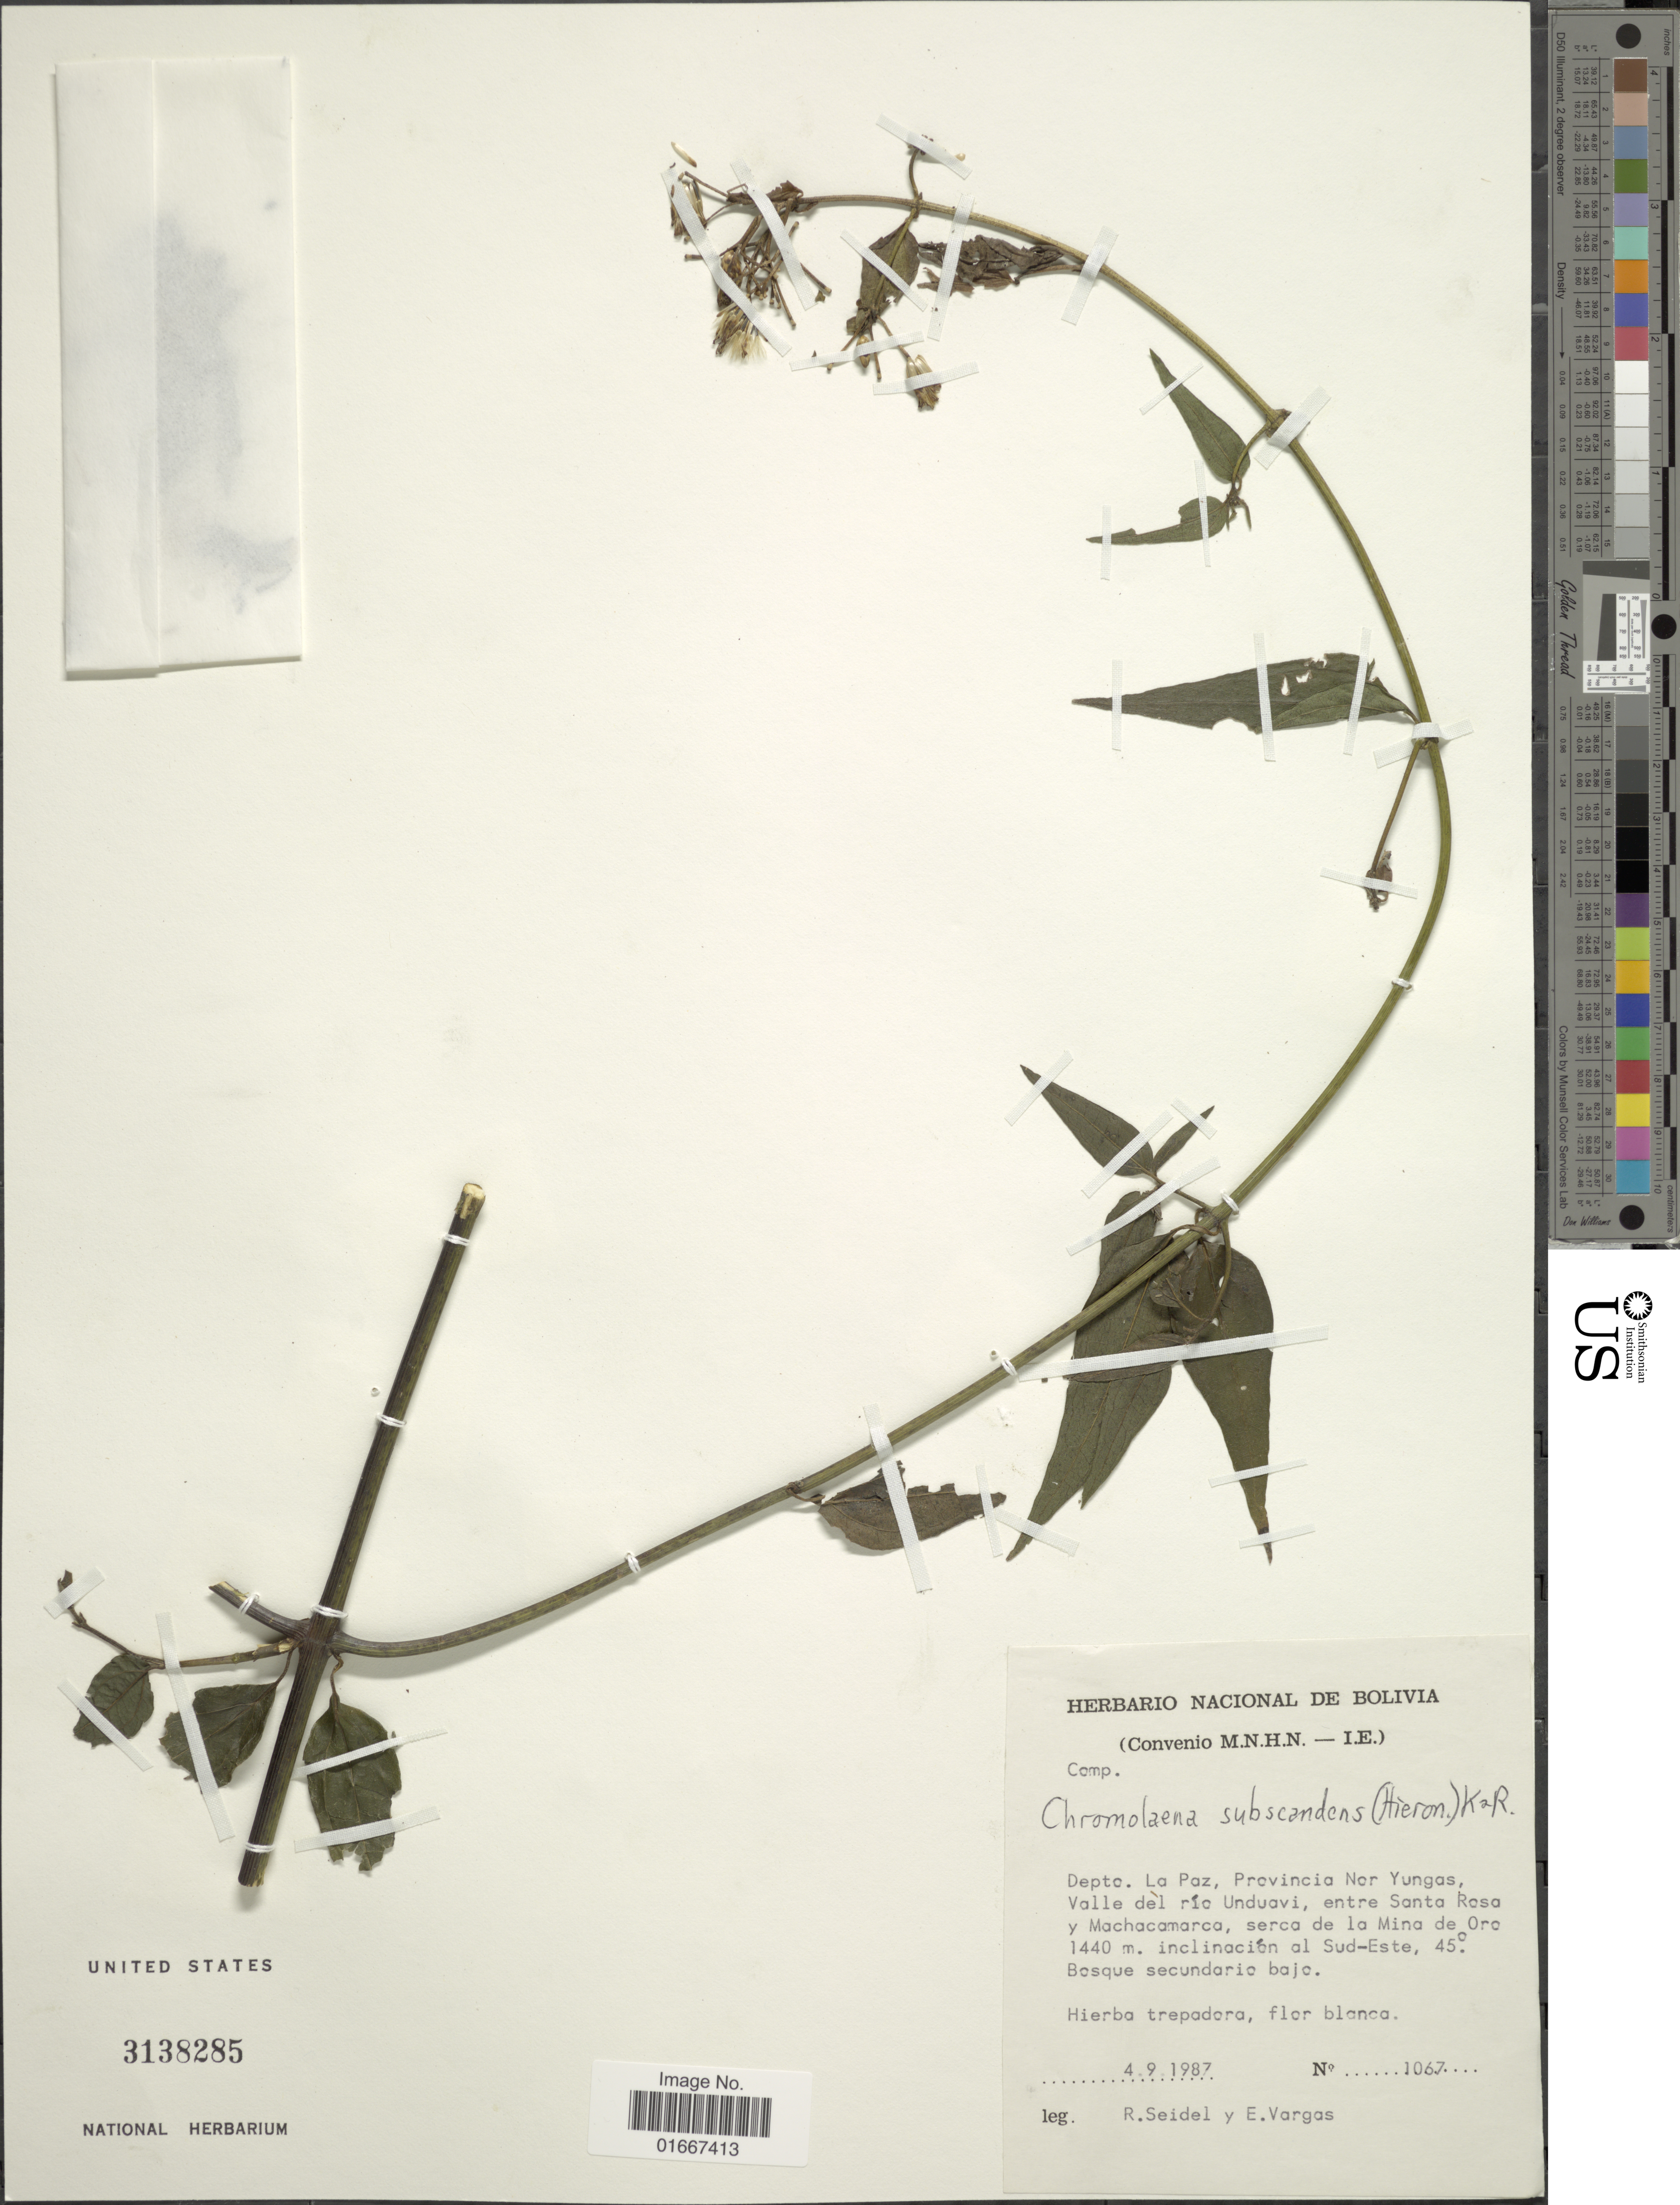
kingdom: Plantae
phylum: Tracheophyta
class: Magnoliopsida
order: Asterales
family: Asteraceae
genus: Chromolaena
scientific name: Chromolaena odorata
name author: (L.) R.M. King & H. Rob.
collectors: R. Seidel & E. Vargas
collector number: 1067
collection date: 1987-09-04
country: Bolivia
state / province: La Paz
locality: Provincia Nor Yungas, Valle del rio Unduavi, entre Santa Rosa y Machacamarca, serca de la Mina de Oro, inclinacion al Sud-Este 45°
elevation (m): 1440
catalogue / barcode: US 3138285